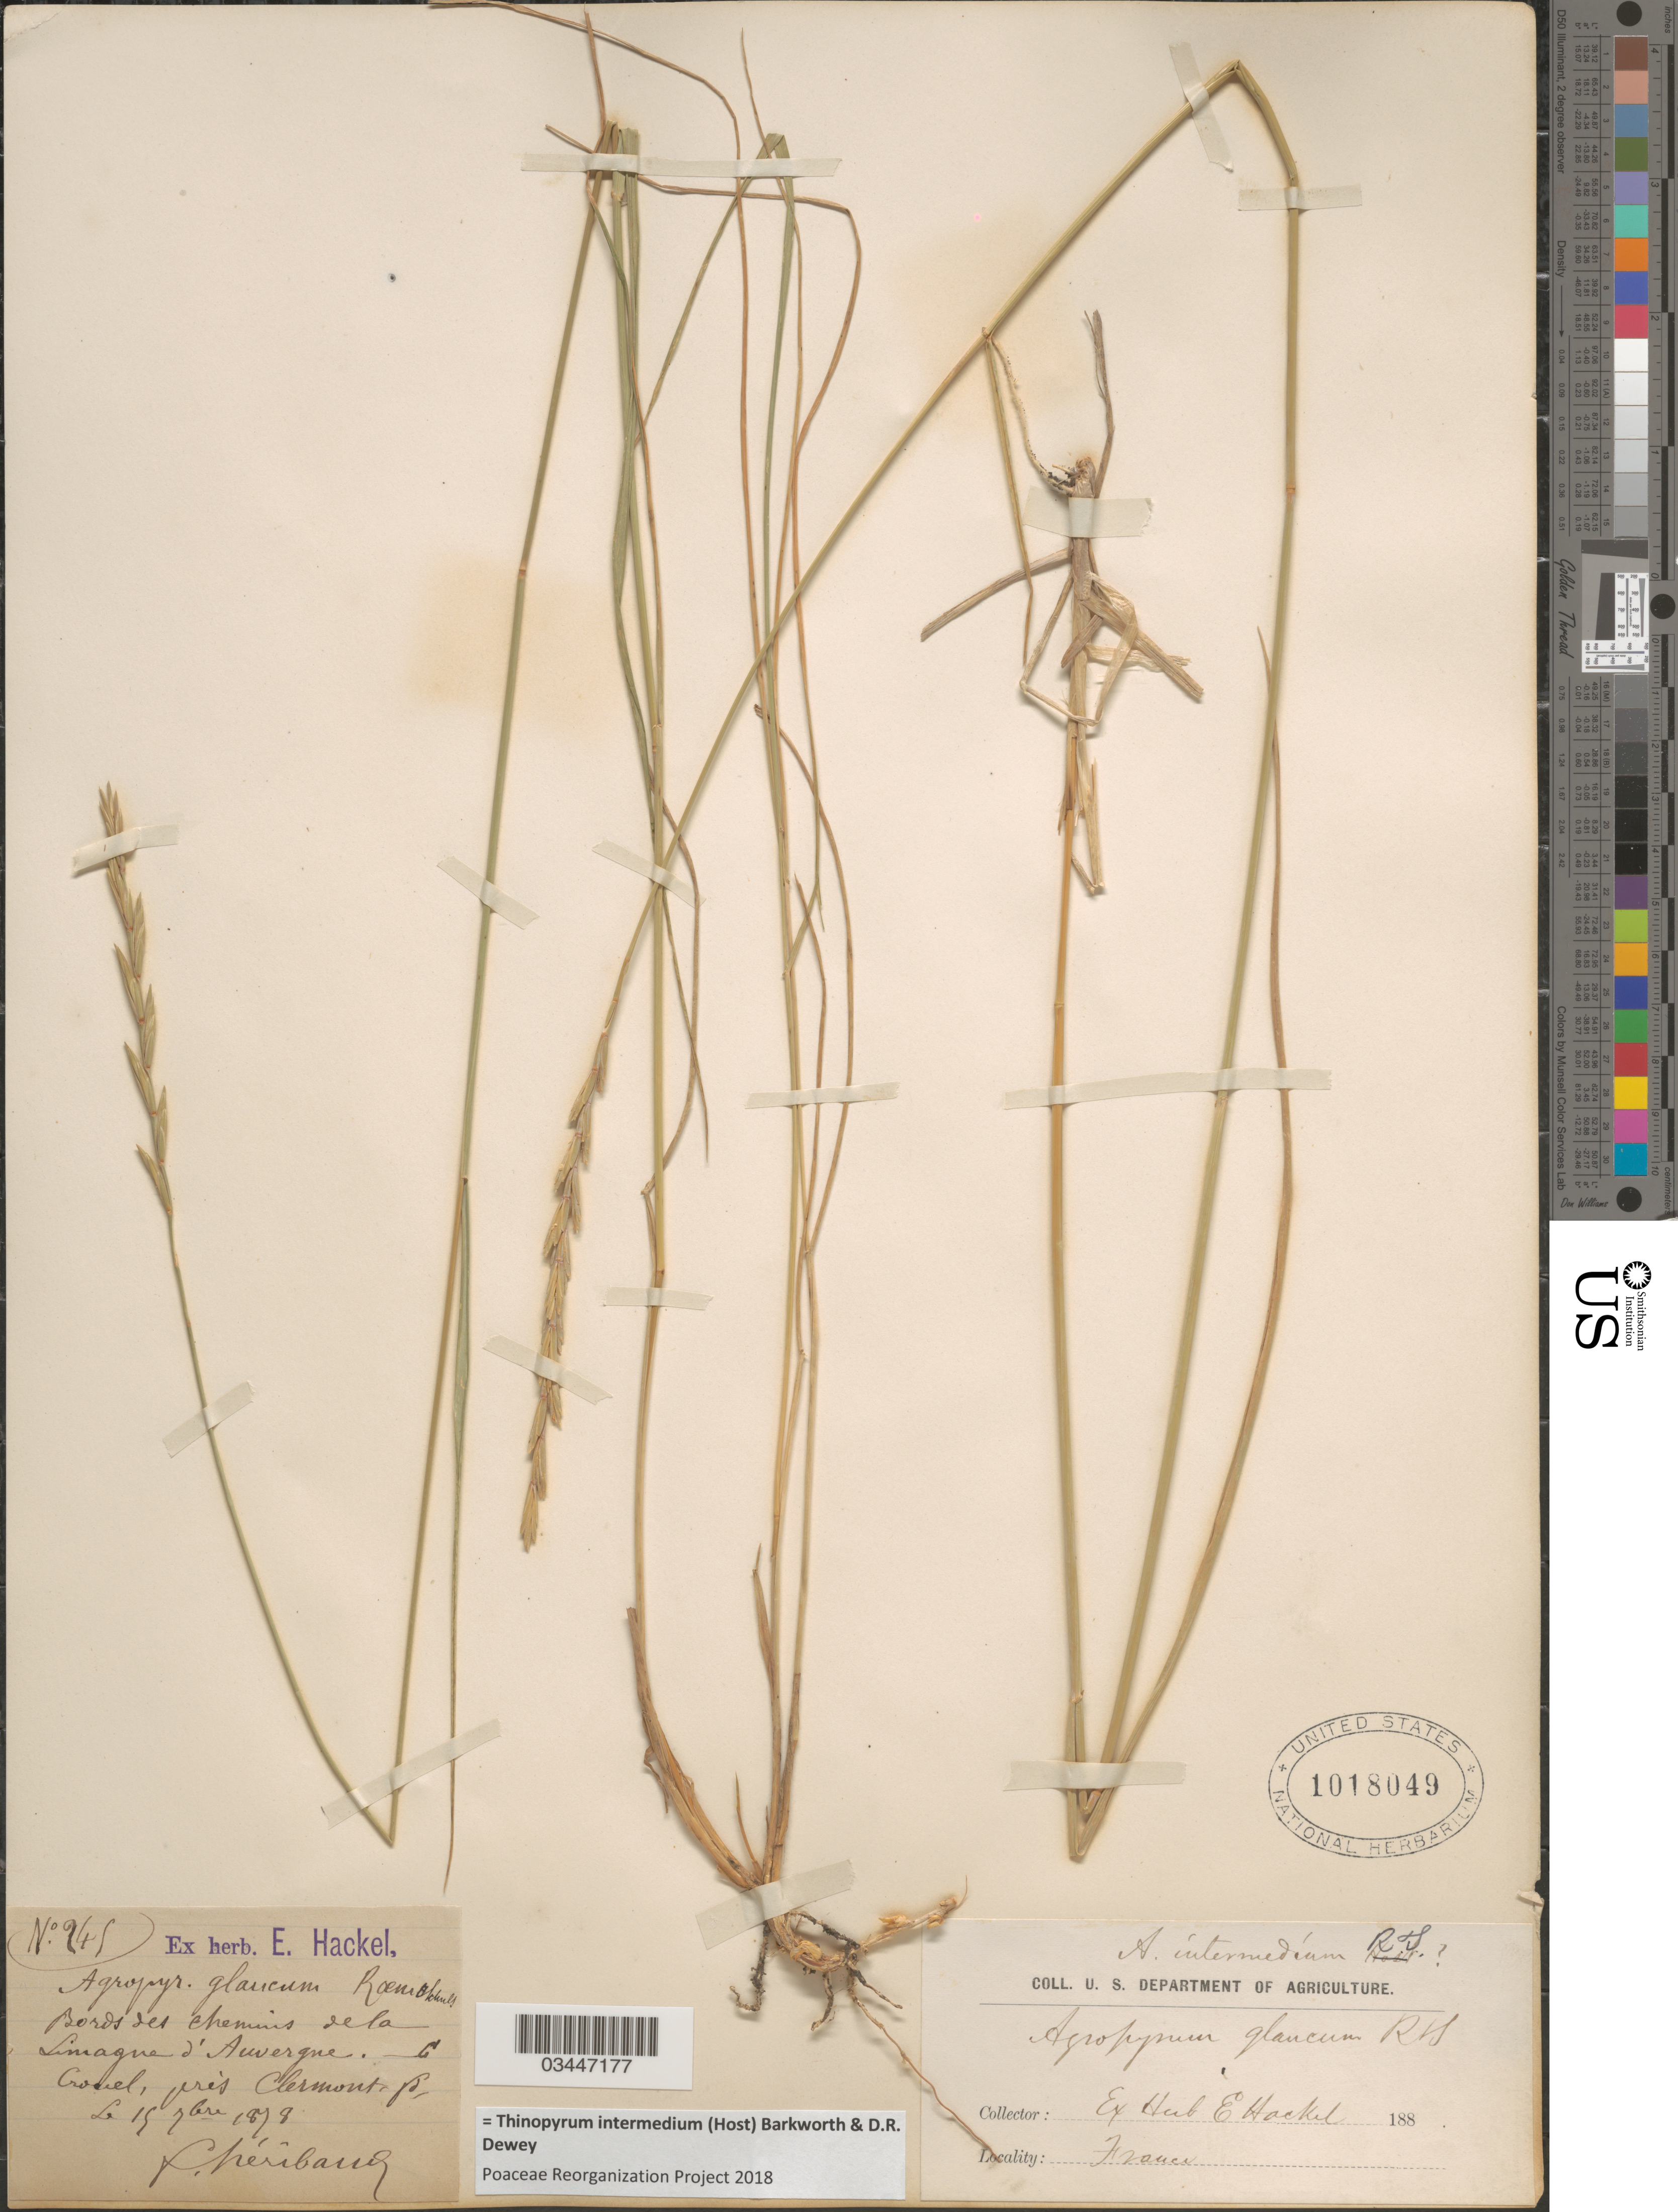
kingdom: Plantae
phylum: Tracheophyta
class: Liliopsida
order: Poales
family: Poaceae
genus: Thinopyrum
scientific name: Thinopyrum intermedium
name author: (Host) Barkworth & Dewey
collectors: F. Heribaud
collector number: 245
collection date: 1878-09-15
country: France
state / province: Auvergne-Rhône-Alpes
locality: Bords des chemins de la Limagne d'Auvergne. C. Crouel, prés Clermont fr.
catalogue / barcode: US 1018049